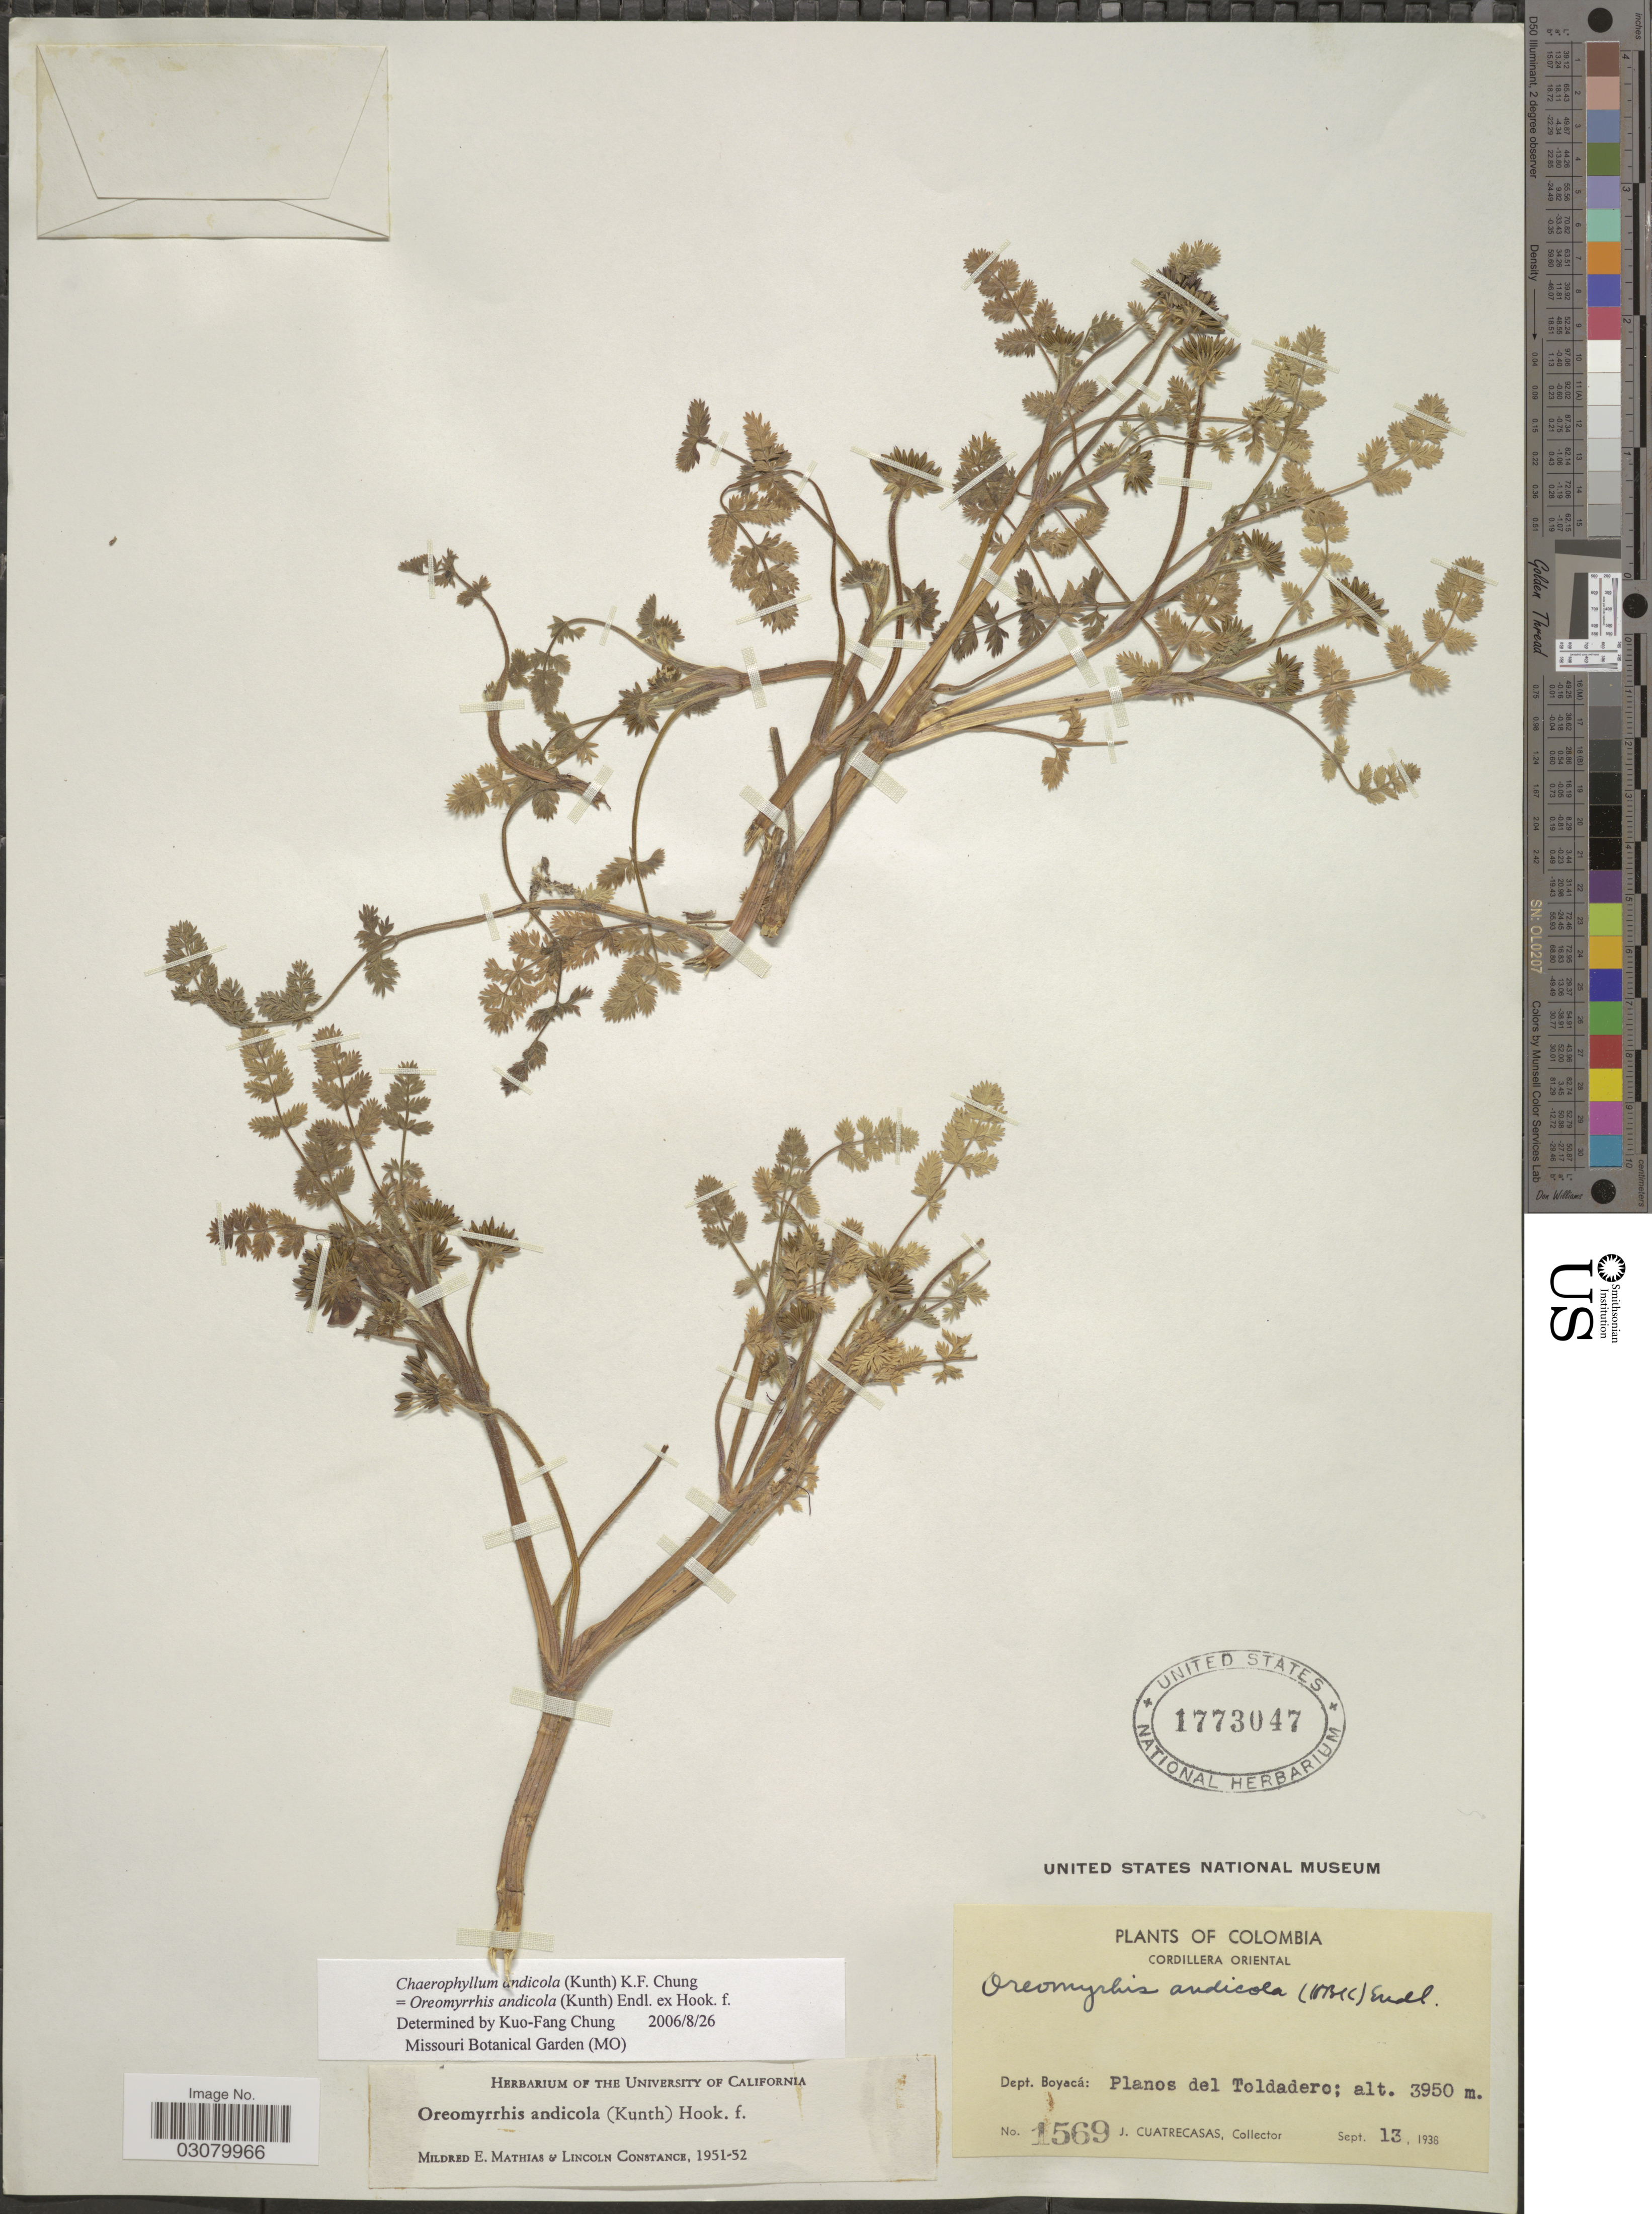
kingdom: Plantae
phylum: Tracheophyta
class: Magnoliopsida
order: Apiales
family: Apiaceae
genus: Oreomyrrhis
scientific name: Oreomyrrhis andicola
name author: (Kunth) Endl. ex Hook. f.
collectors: J. Cuatrecasas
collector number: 1569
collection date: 1938-09-13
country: Colombia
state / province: Boyacá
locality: Cordillera Oriental. Dept. Boyacá: Planos del Toldadero.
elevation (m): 3950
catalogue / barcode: US 1773047